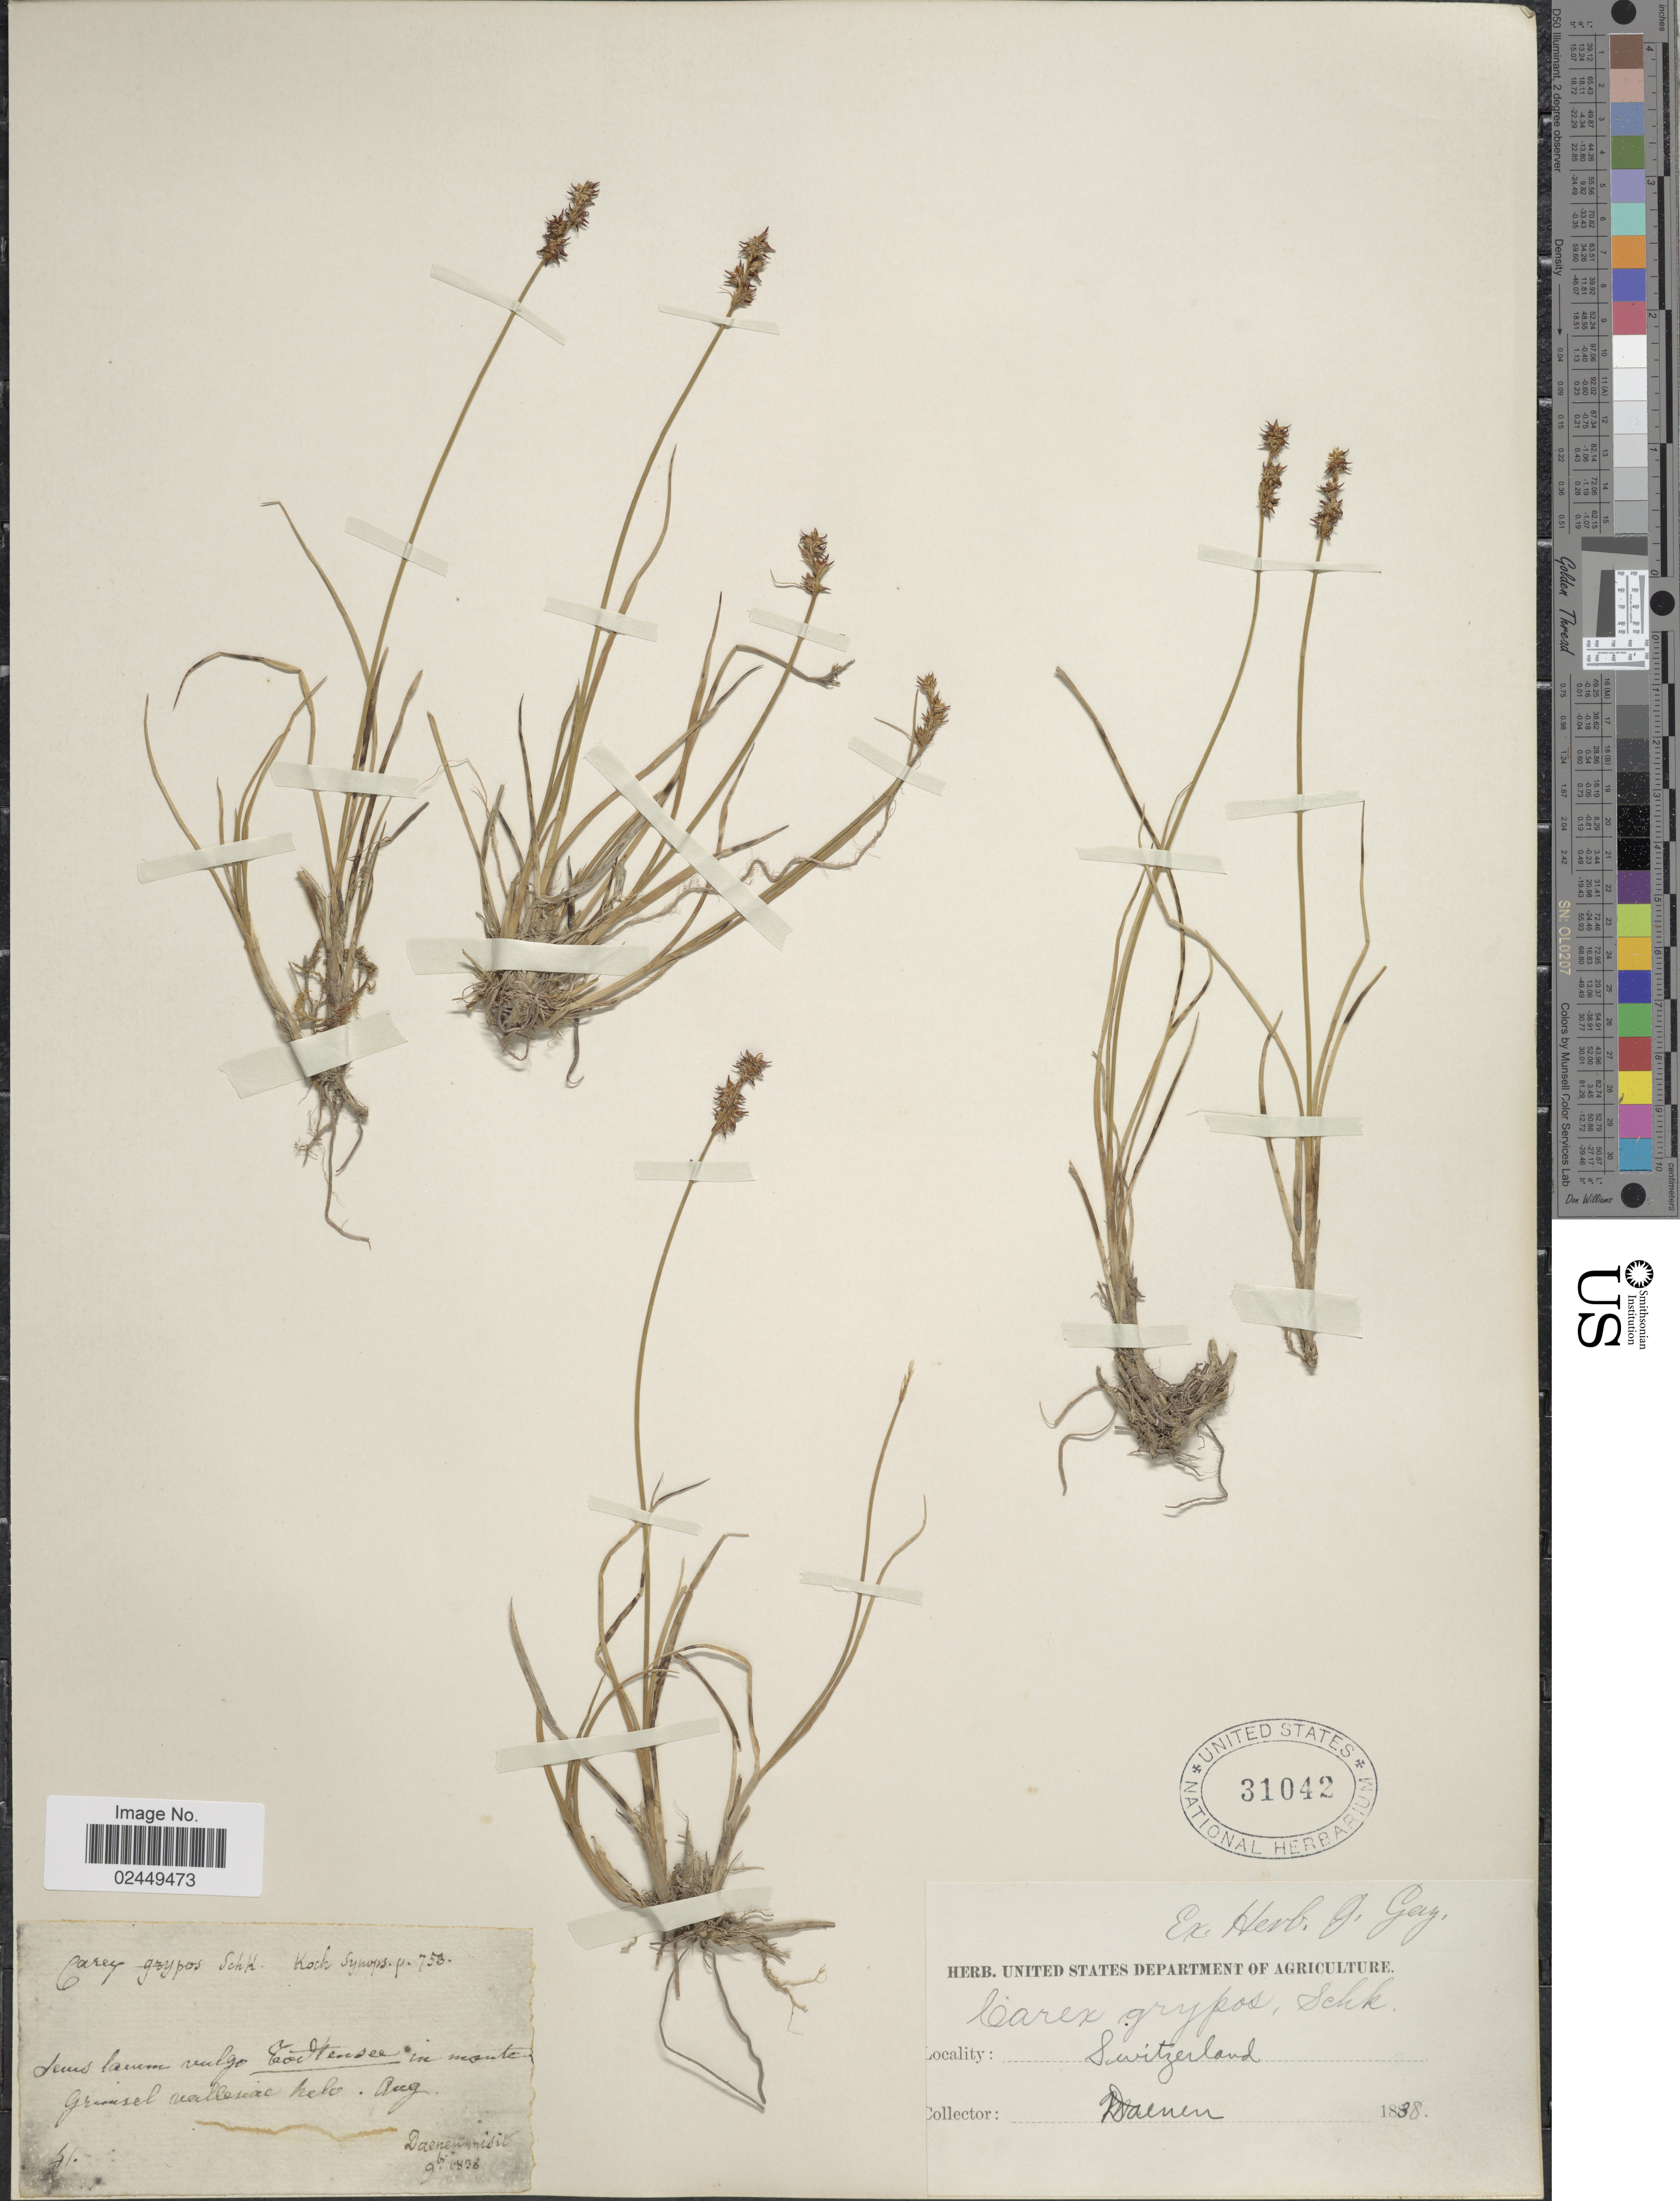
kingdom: Plantae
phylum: Tracheophyta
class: Liliopsida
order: Poales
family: Cyperaceae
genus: Carex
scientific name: Carex echinata subsp. echinata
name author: Murray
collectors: Daenen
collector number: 41*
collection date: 1838-08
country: Switzerland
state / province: Valais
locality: Sem lacum vulgo Totensee in monte Grimsel Vallesiae helo.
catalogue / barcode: US 31042